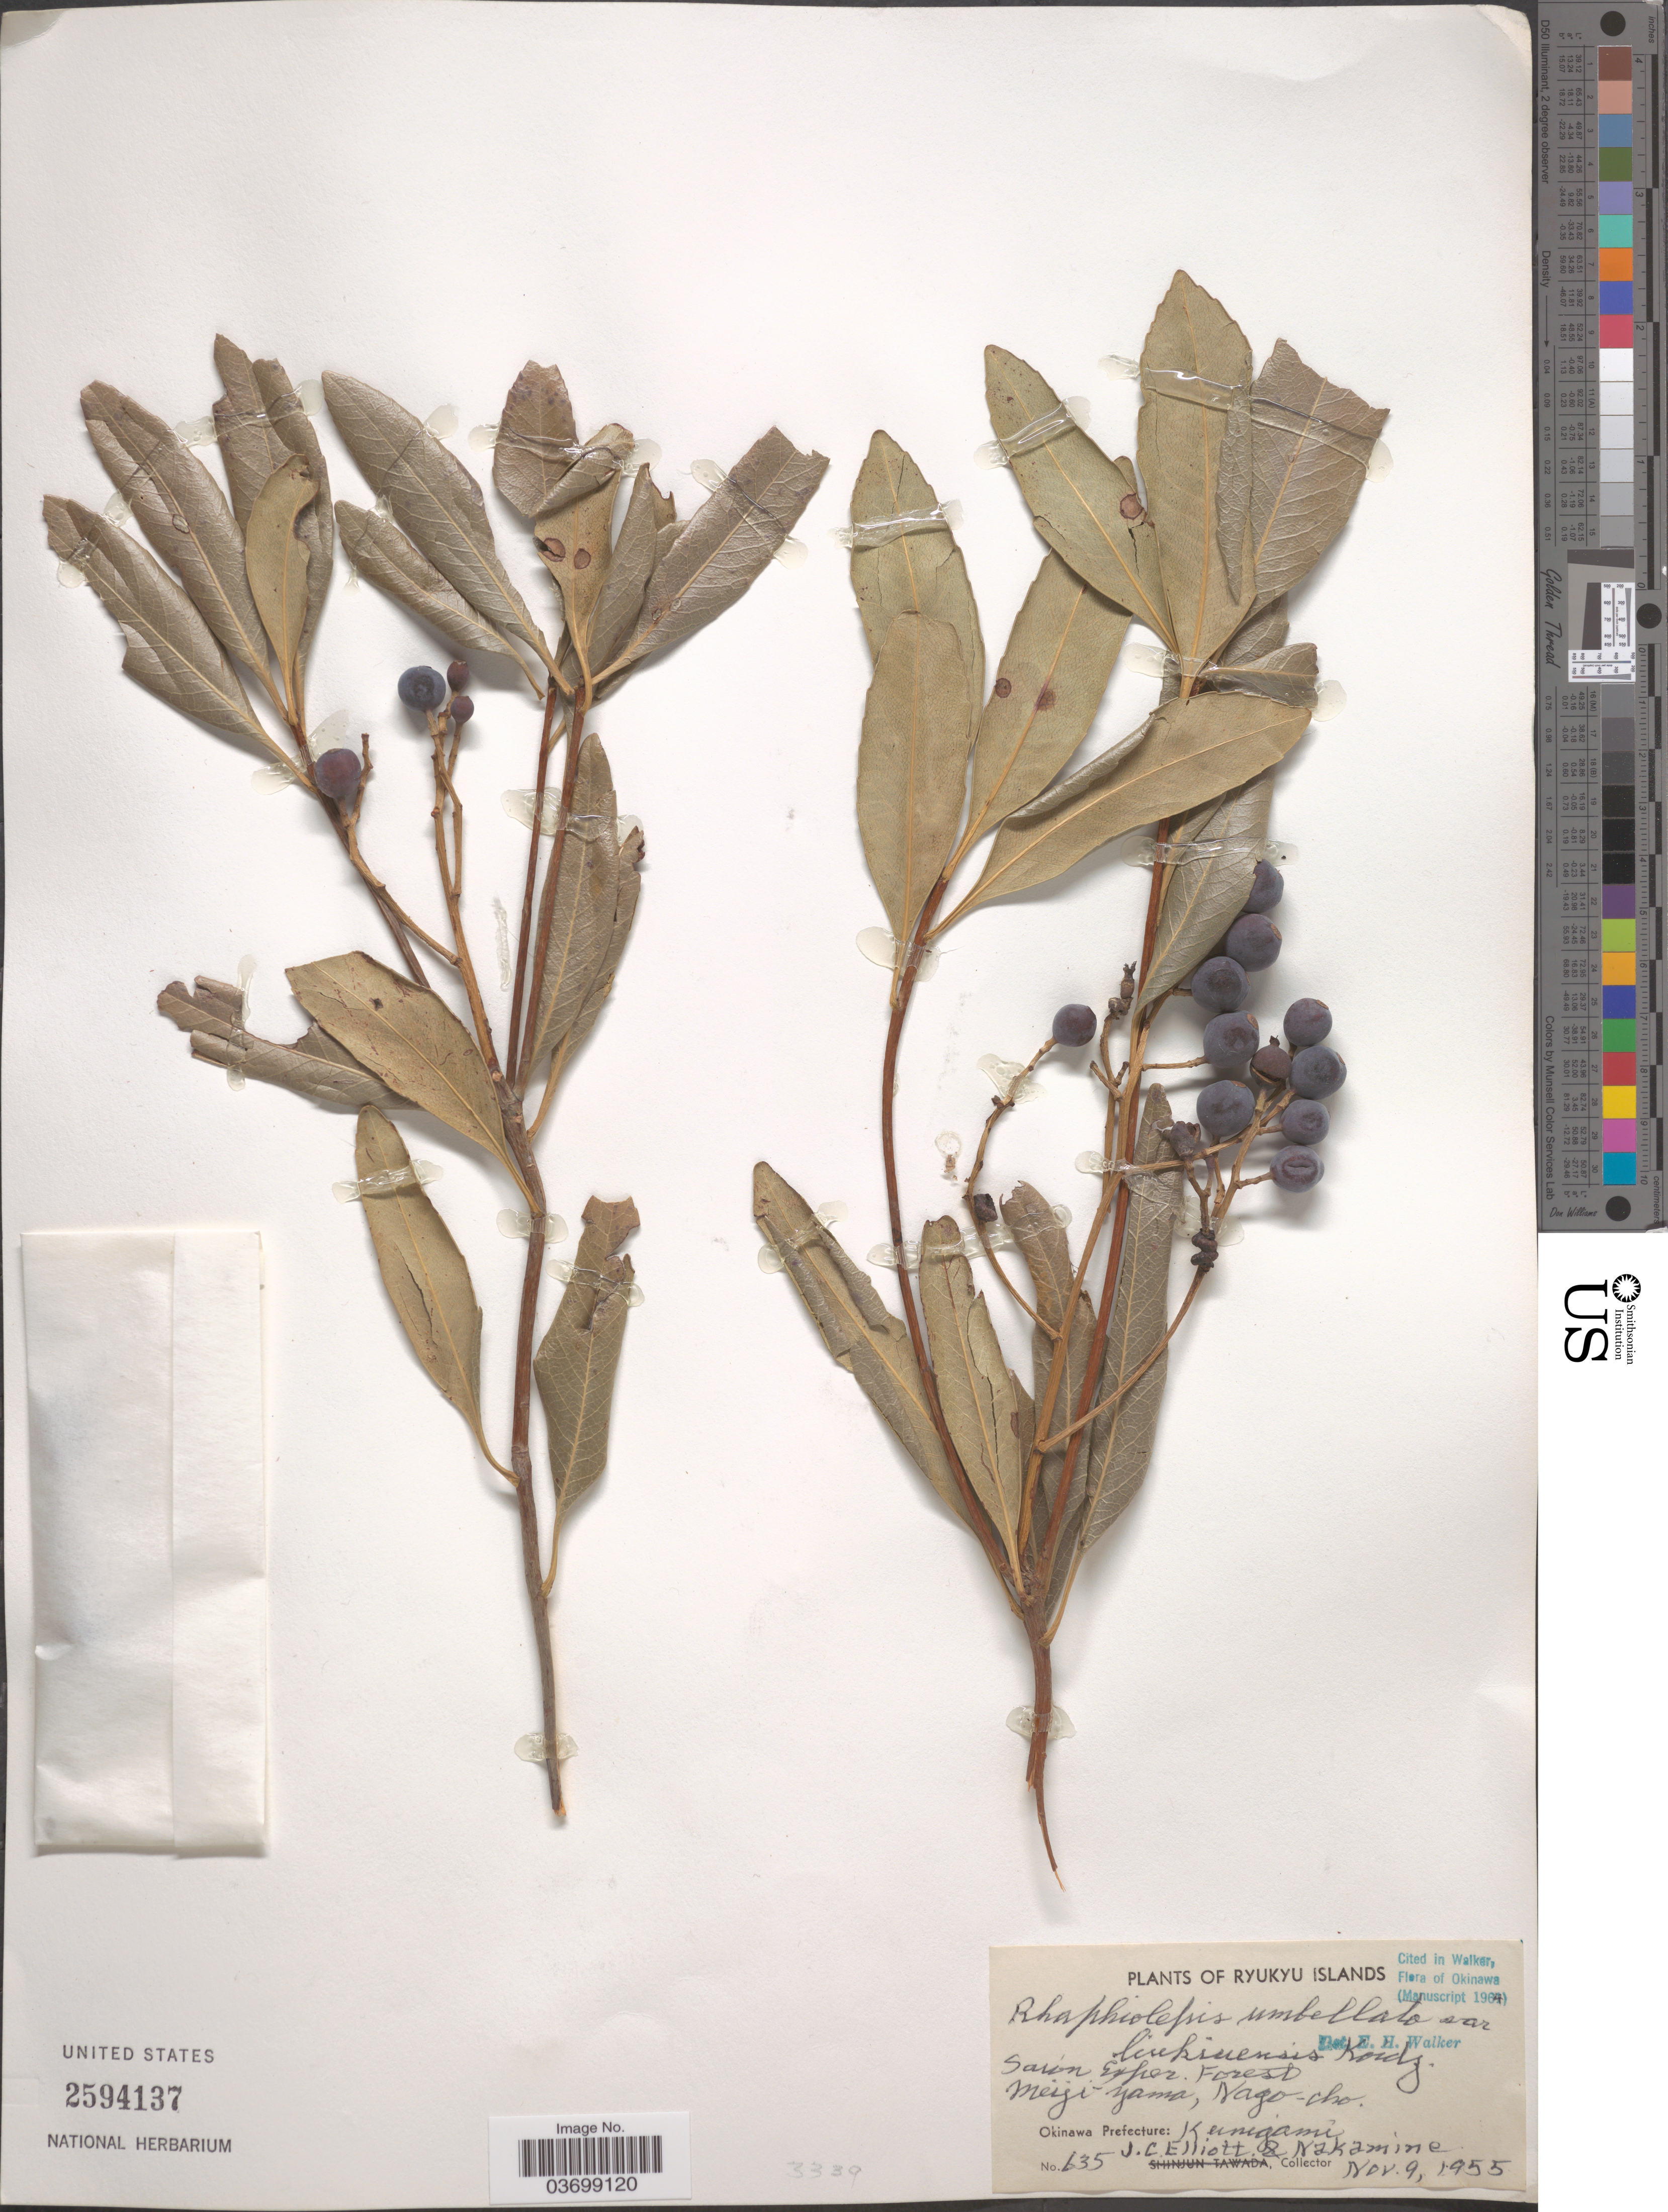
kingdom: Plantae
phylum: Tracheophyta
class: Magnoliopsida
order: Rosales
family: Rosaceae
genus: Rhaphiolepis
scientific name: Rhaphiolepis umbellata var. liukiuensis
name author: Koidz.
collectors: J. C. Elliott & S. Nakamine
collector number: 635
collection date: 1955-11-09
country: Japan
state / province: Okinawa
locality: Ryukyu Islands. Saión Exper. Forest Meiji-yama, Nago-cho. Okinawa Prefecture: Kunigami.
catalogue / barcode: US 2594137